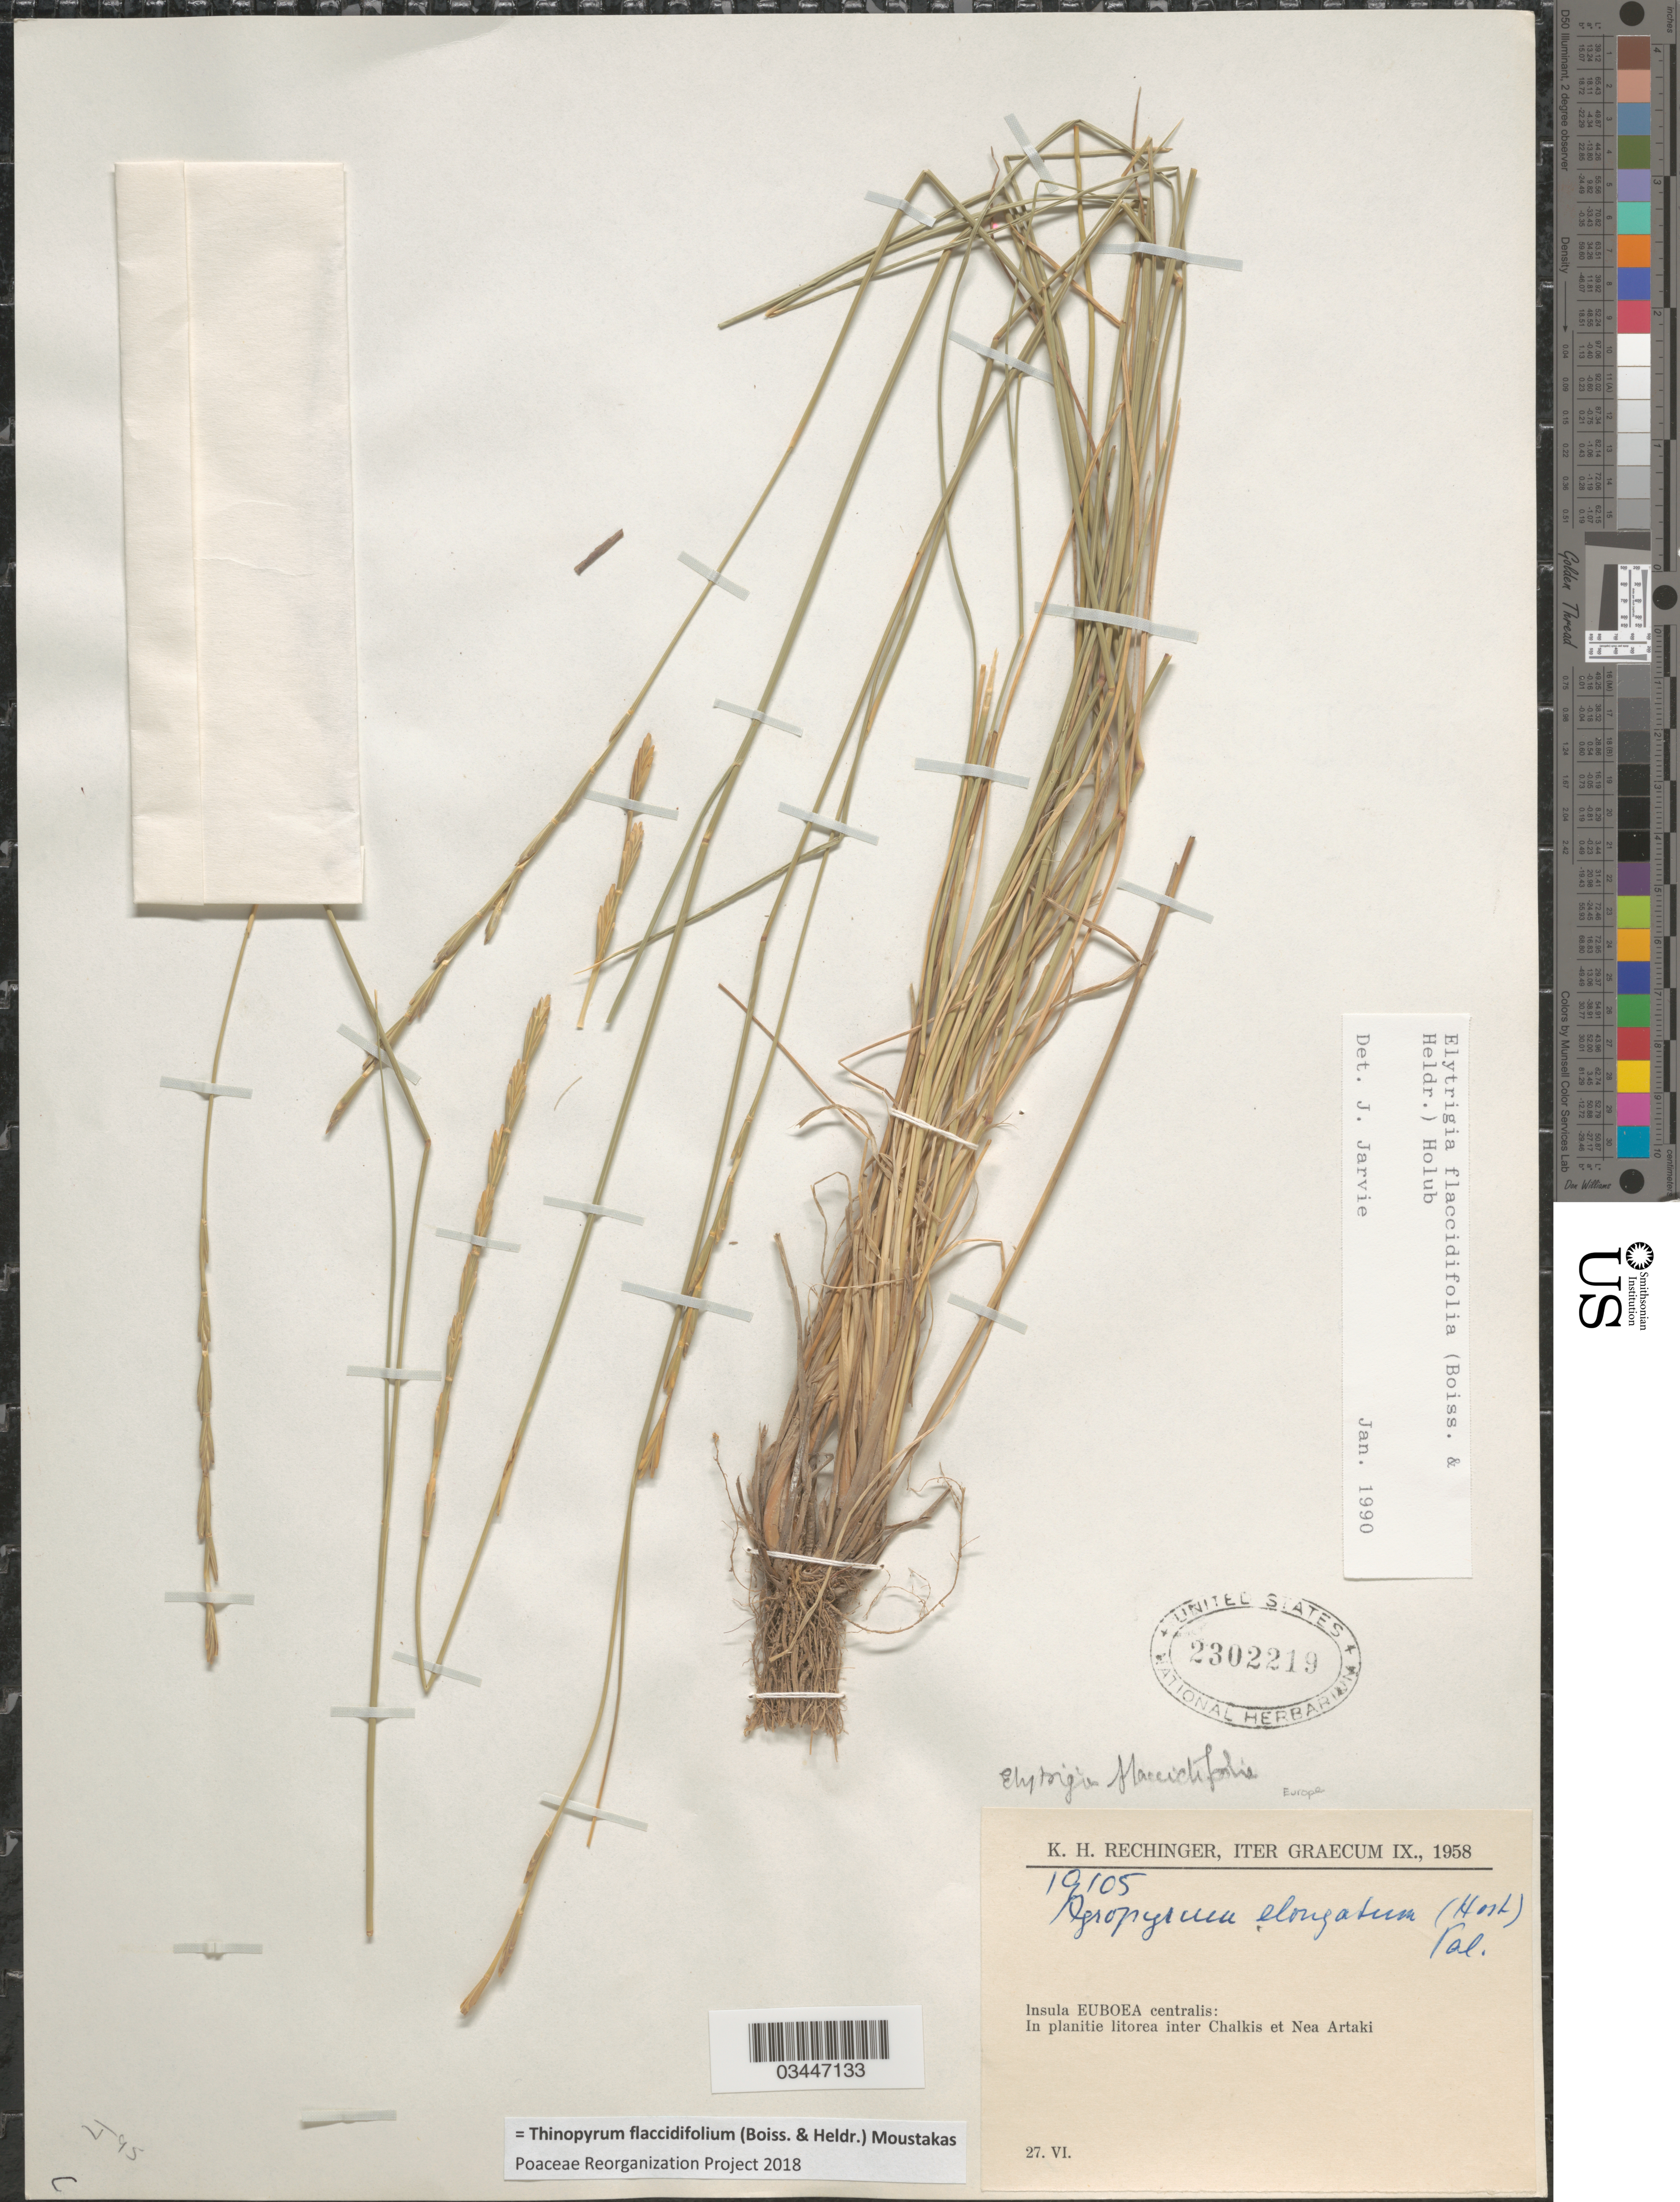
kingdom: Plantae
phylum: Tracheophyta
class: Liliopsida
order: Poales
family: Poaceae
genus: Thinopyrum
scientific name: Thinopyrum flaccidifolium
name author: (Boiss. & Heldr.) Moustakas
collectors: K. H. Rechinger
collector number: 19105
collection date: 1958-06-27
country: Greece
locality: Iter Graecum IX., 1958. Insula Euboea centralis: In planitie litorea inter Chalkis et Nea Artaki.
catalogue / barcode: US 2302219